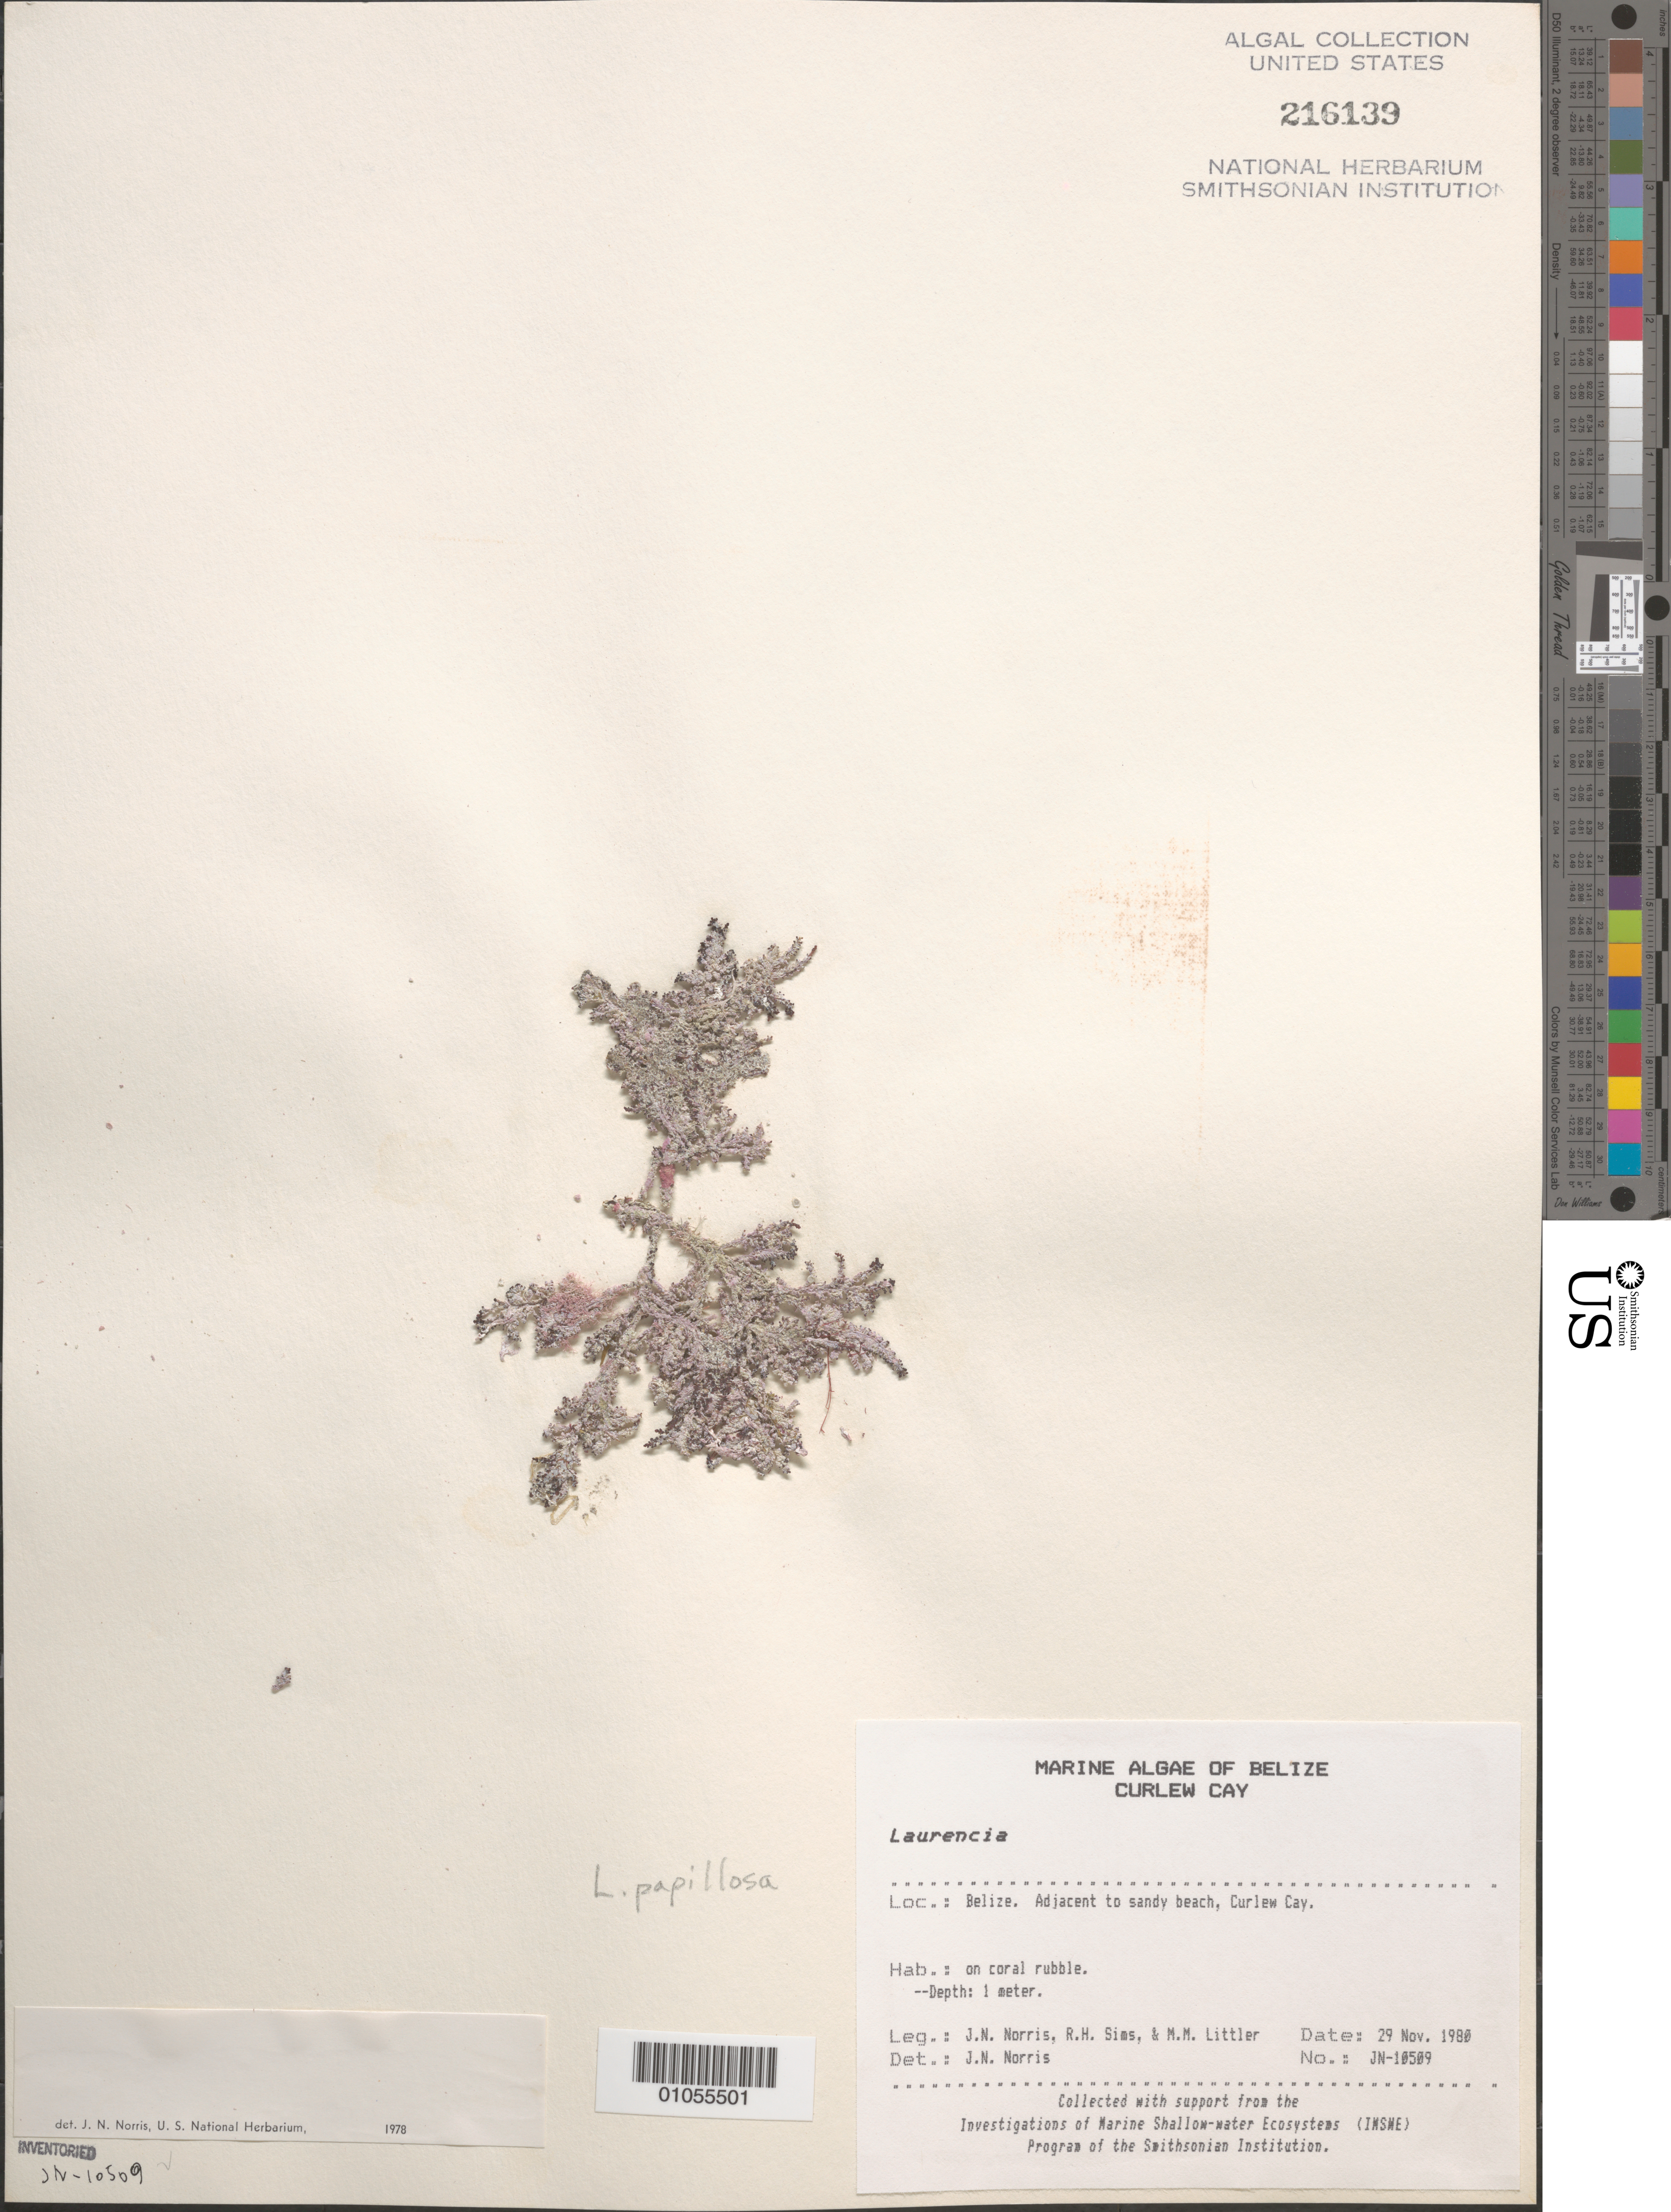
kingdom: Plantae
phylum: Rhodophyta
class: Florideophyceae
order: Ceramiales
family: Rhodomelaceae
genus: Palisada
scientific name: Palisada perforata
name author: (Bory) K.W. Nam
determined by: Algae name updating Project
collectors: J. N. Norris, R. H. Sims & M. M. Littler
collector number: JN-10509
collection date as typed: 29 Nov 1980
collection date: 1980-11-29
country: Belize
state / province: Stann Creek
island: Curlew Cay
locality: Adjacent to sandy beach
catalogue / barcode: US 216139